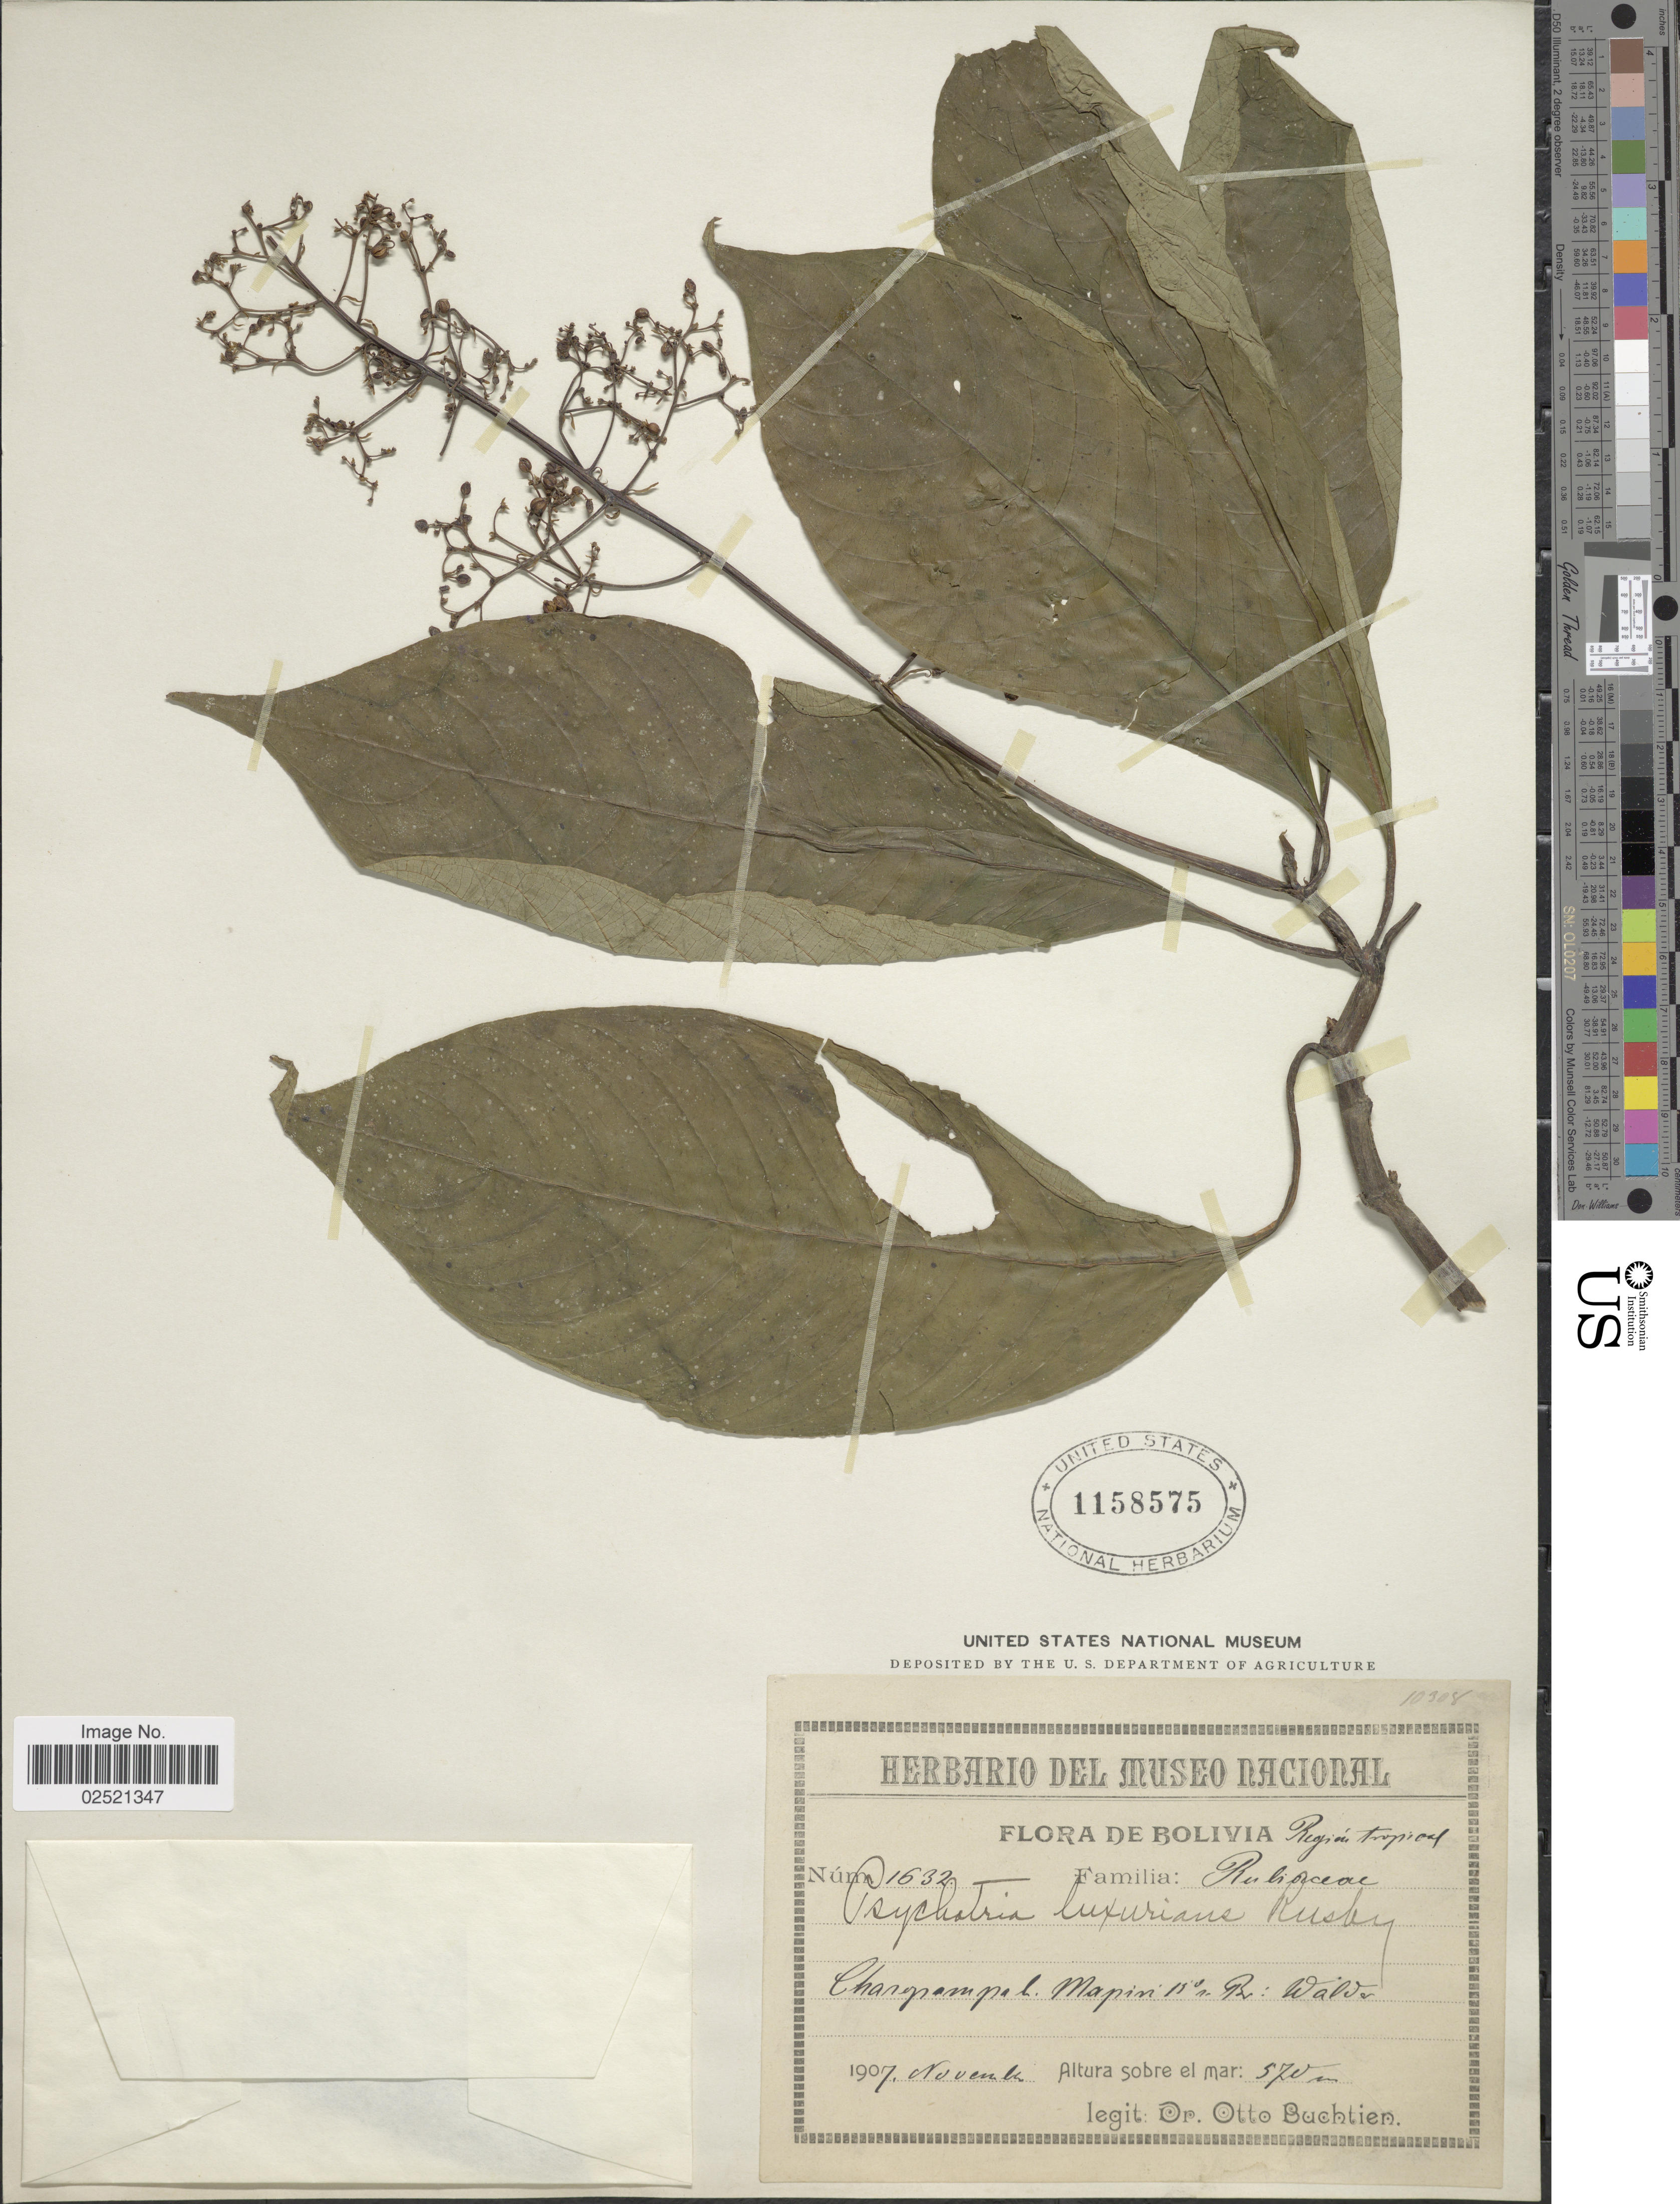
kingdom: Plantae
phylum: Tracheophyta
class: Magnoliopsida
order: Gentianales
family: Rubiaceae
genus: Psychotria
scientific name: Psychotria luxurians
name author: Rusby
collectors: O. Buchtien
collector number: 1532*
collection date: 1907-11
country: Bolivia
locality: Region: tropical, Charopampa l. Mapiri 15°s. Br.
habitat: Wälder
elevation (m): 570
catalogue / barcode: US 1158575